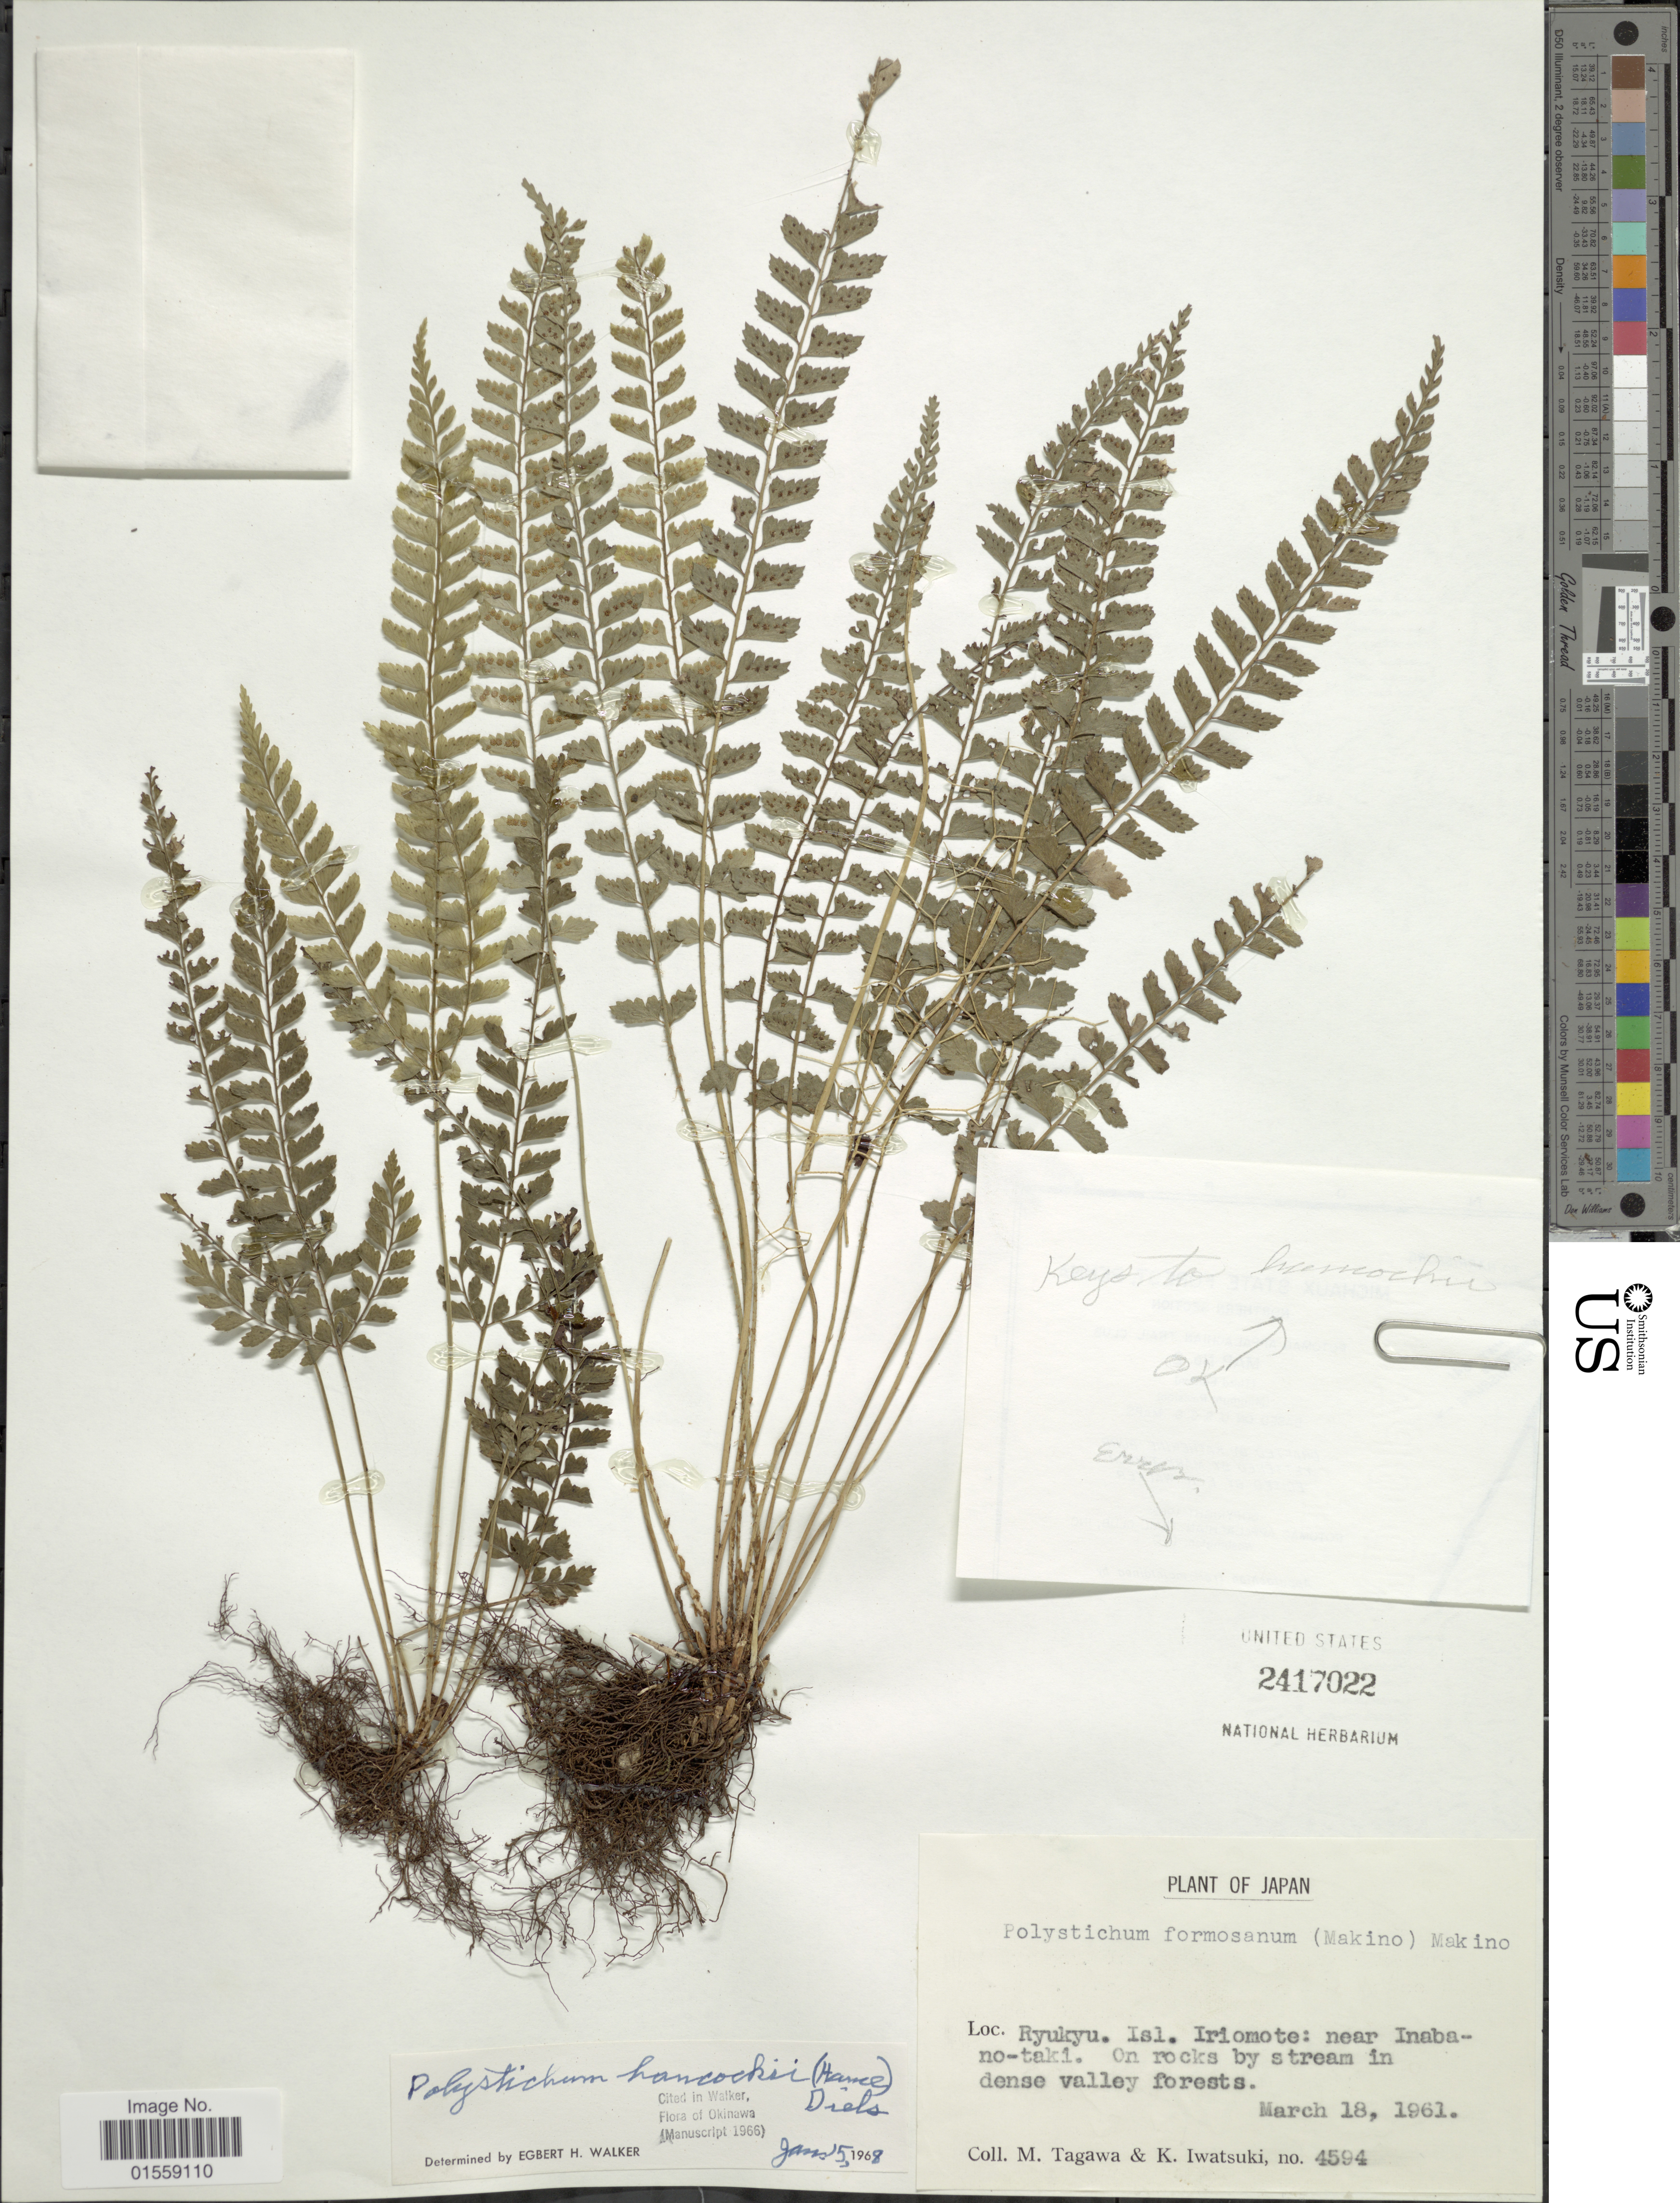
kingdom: Plantae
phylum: Tracheophyta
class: Polypodiopsida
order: Polypodiales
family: Dryopteridaceae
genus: Polystichum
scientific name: Polystichum hancockii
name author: (Hance) Diels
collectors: M. Kitagawa & K. Iwatsuki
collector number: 4594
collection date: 1961-03-18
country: Japan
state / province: Okinawa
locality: Ryukyu. Isl. Iriomote: near Inabano-taki, On rocks by stream in dense valley forest.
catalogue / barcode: US 2417022